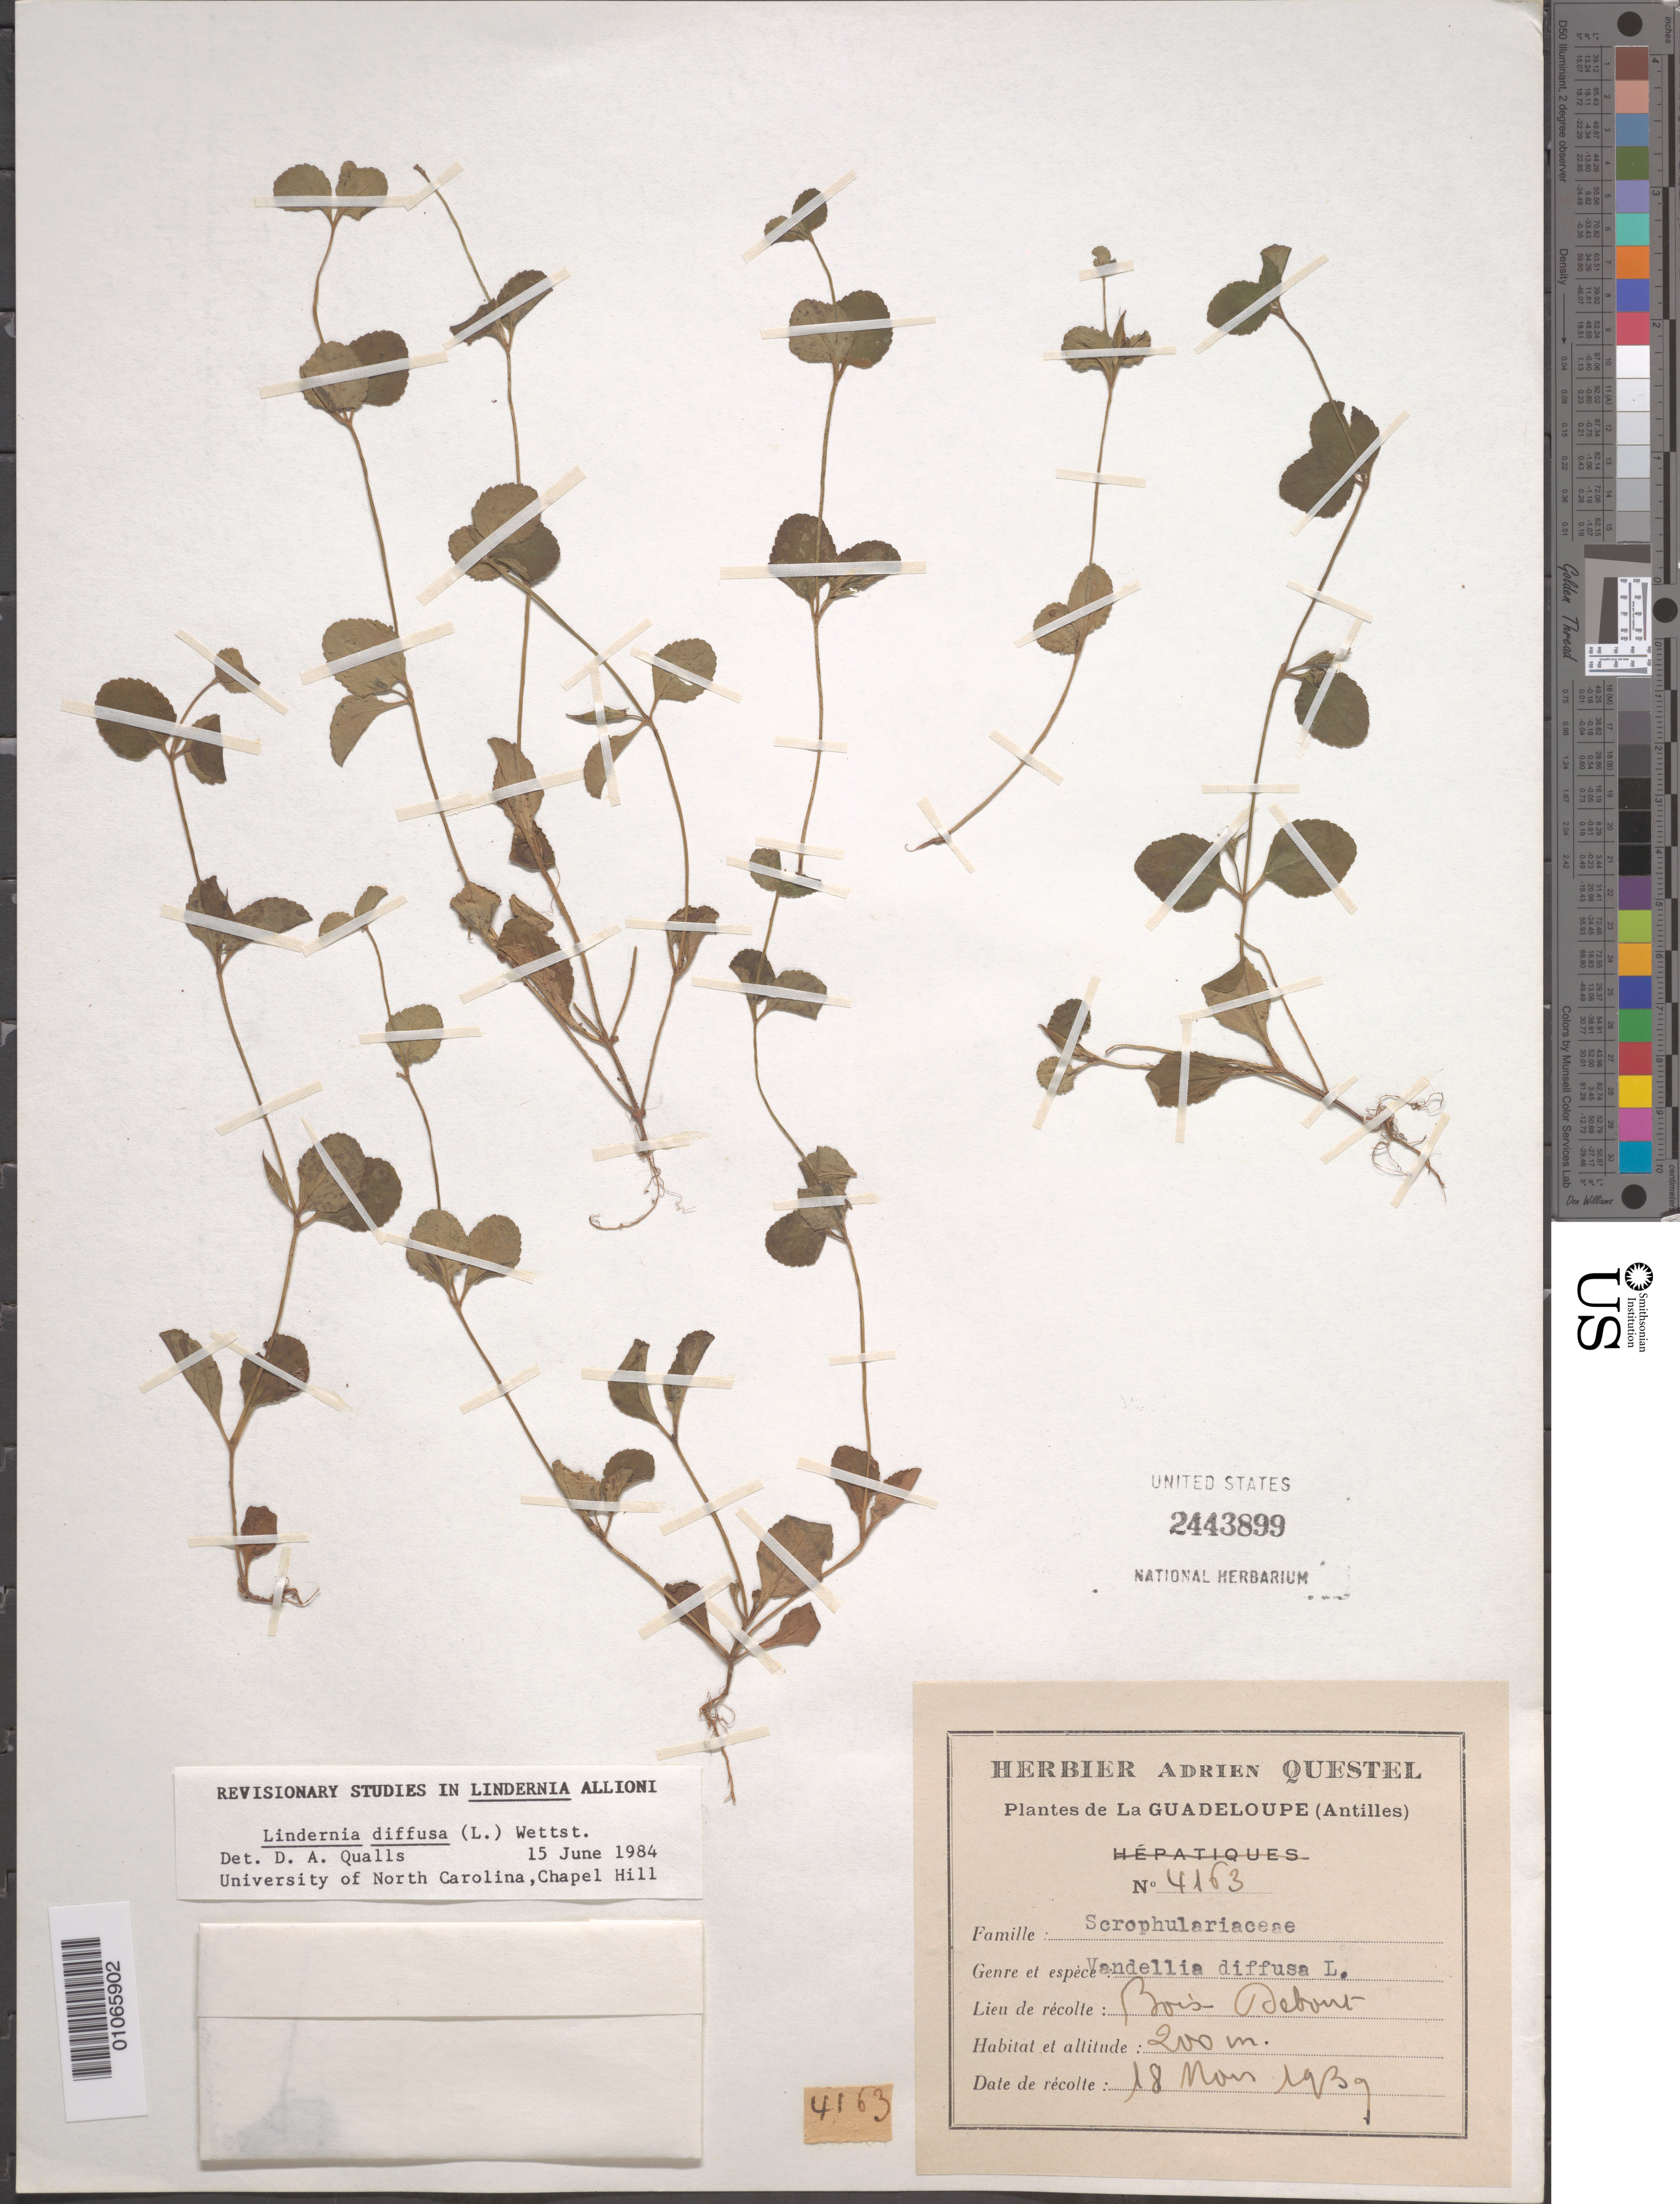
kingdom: Plantae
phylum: Tracheophyta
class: Magnoliopsida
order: Lamiales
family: Linderniaceae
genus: Lindernia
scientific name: Lindernia diffusa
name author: (L.) Wettst.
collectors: A. Questel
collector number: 4163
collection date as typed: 18 Mar 1939 or 18 May 1939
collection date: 1939-03-18 or 1939-05-18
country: Guadeloupe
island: Basse Terre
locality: Bois Debore?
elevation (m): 200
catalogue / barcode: US 2443899